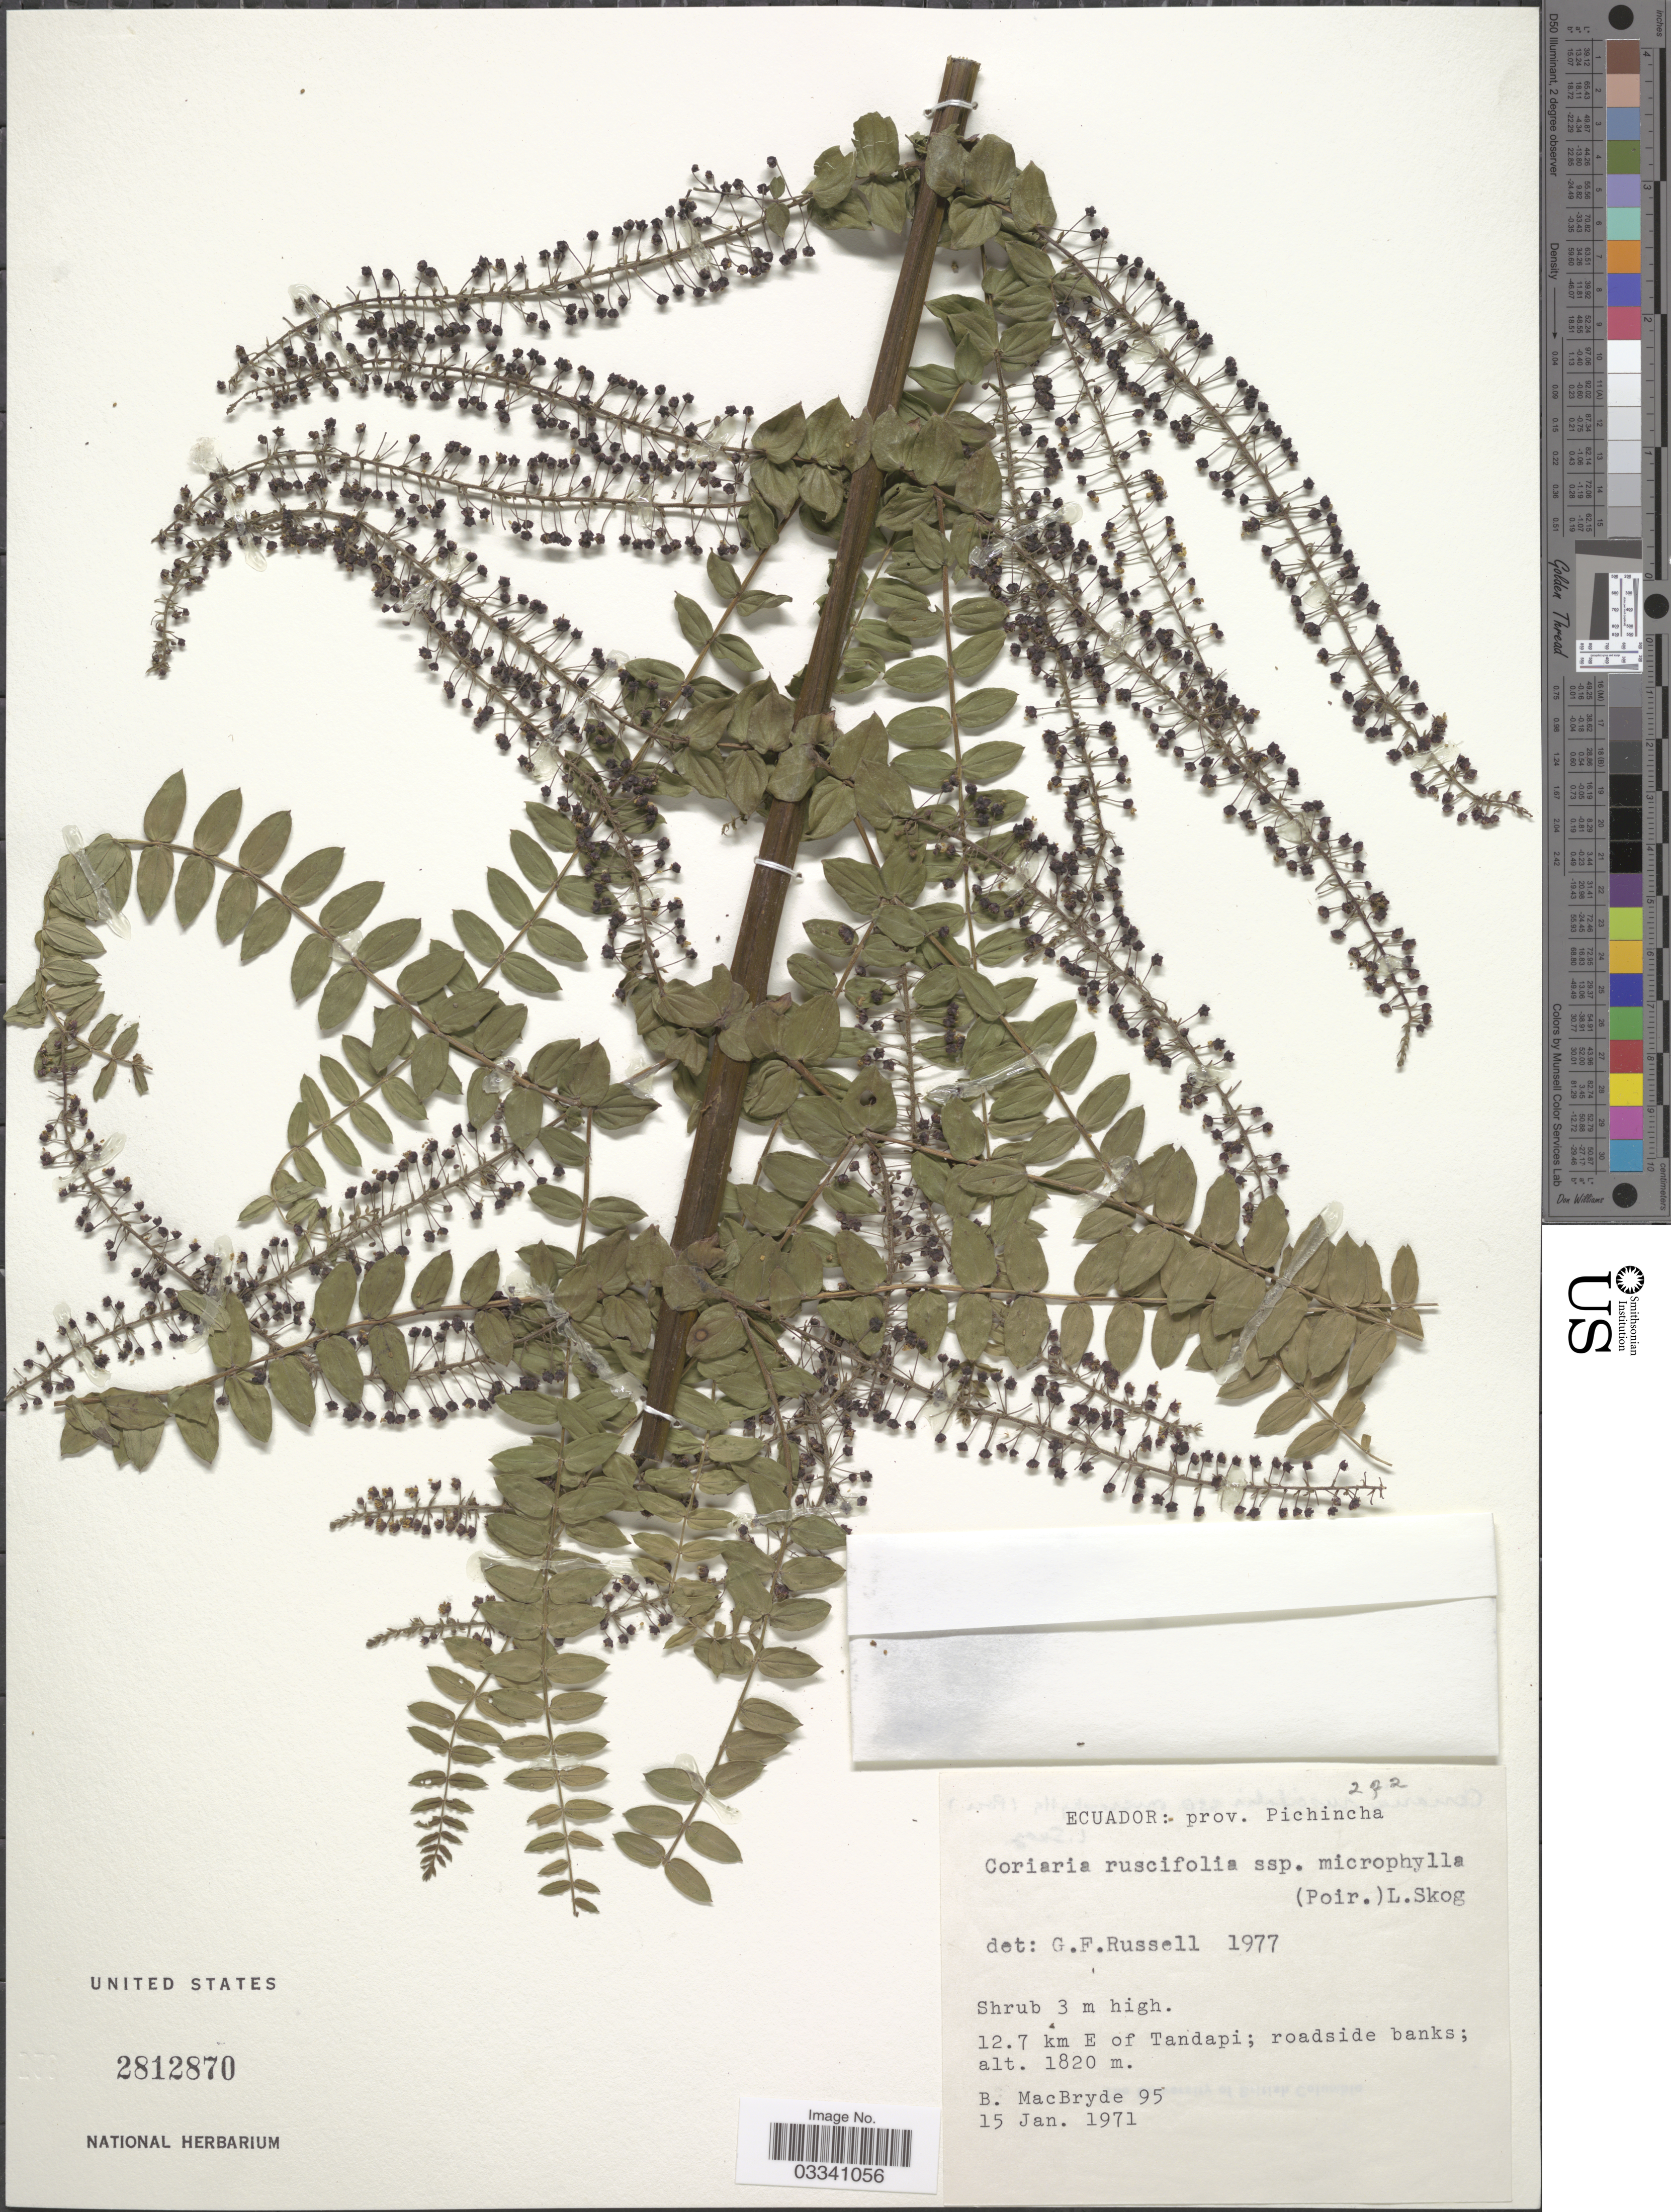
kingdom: Plantae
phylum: Tracheophyta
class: Magnoliopsida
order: Cucurbitales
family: Coriariaceae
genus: Coriaria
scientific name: Coriaria ruscifolia subsp. microphylla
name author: (Poir.) L.E. Skog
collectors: B. MacBryde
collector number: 95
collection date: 1971-01-15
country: Ecuador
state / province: Pichincha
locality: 12.7 km E of Tandapi.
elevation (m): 1820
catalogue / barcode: US 2812870